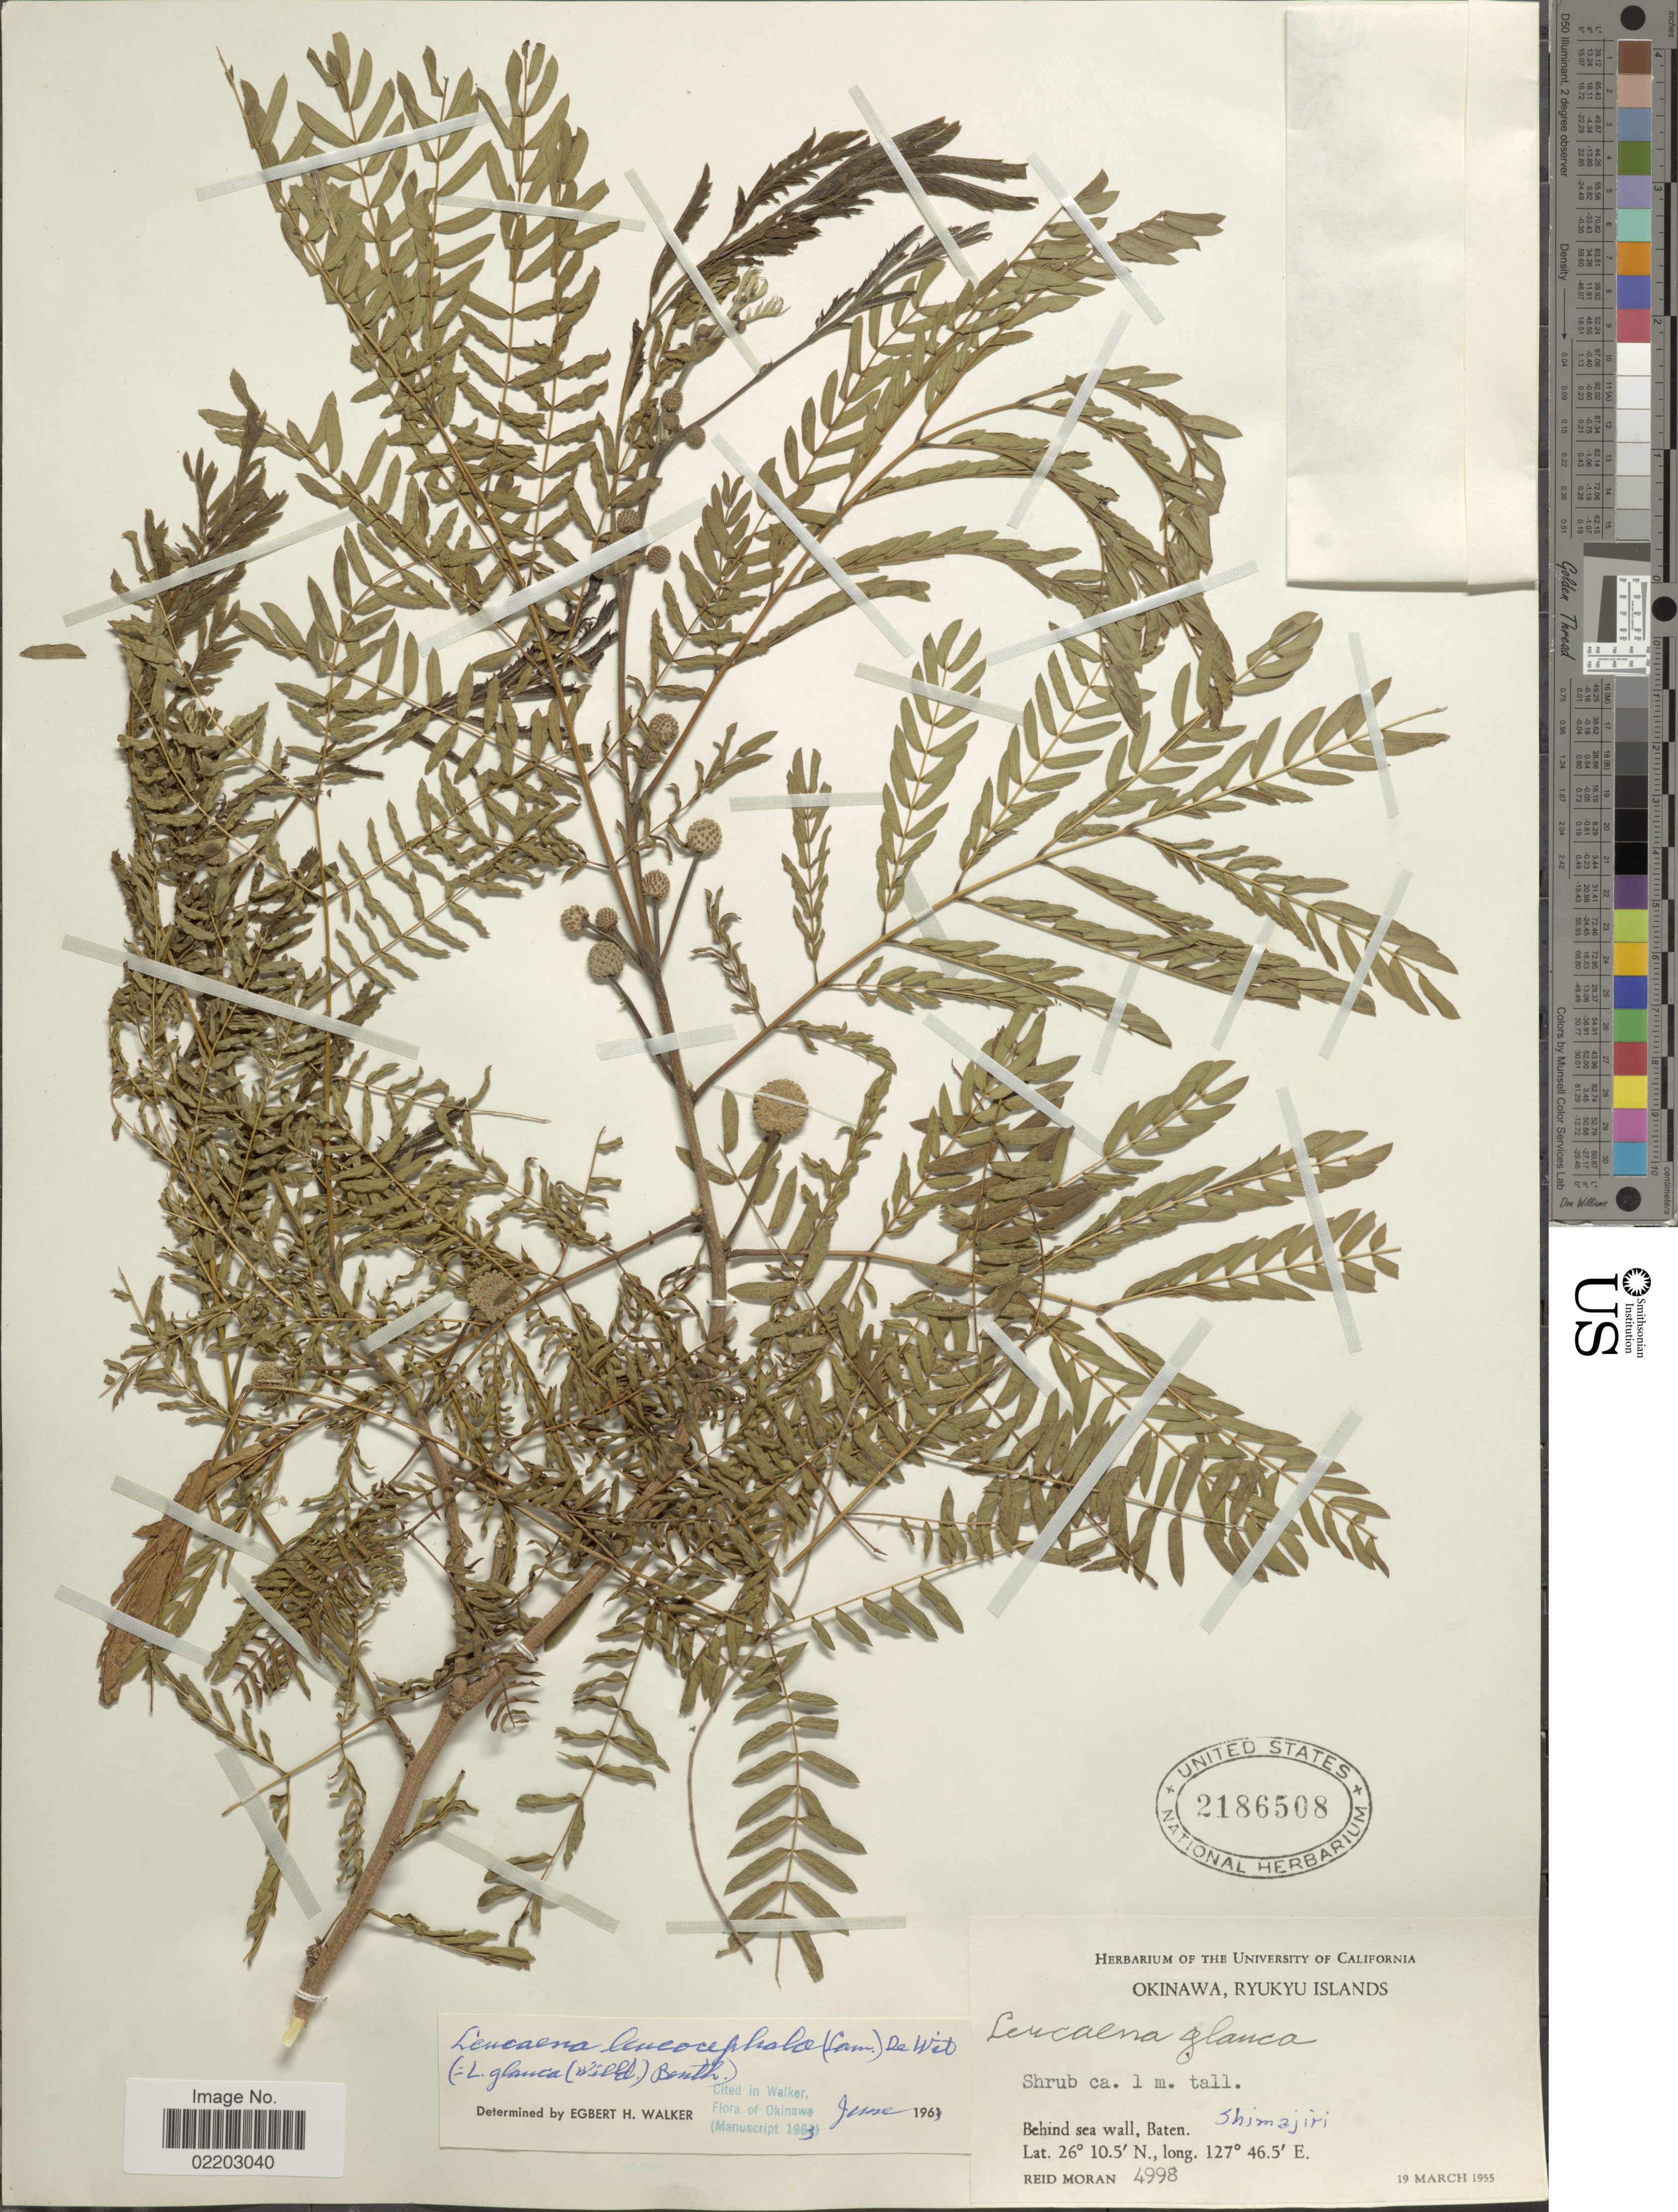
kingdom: Plantae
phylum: Tracheophyta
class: Magnoliopsida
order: Fabales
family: Fabaceae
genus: Leucaena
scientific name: Leucaena leucocephala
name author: (Lam.) de Wit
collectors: R. V. Moran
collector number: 4998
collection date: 1955-03-19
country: Japan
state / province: Okinawa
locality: Okinawa, Ryukyu Islands. Behind sea wall, Baten. Shimajiri.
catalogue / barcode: US 2186508